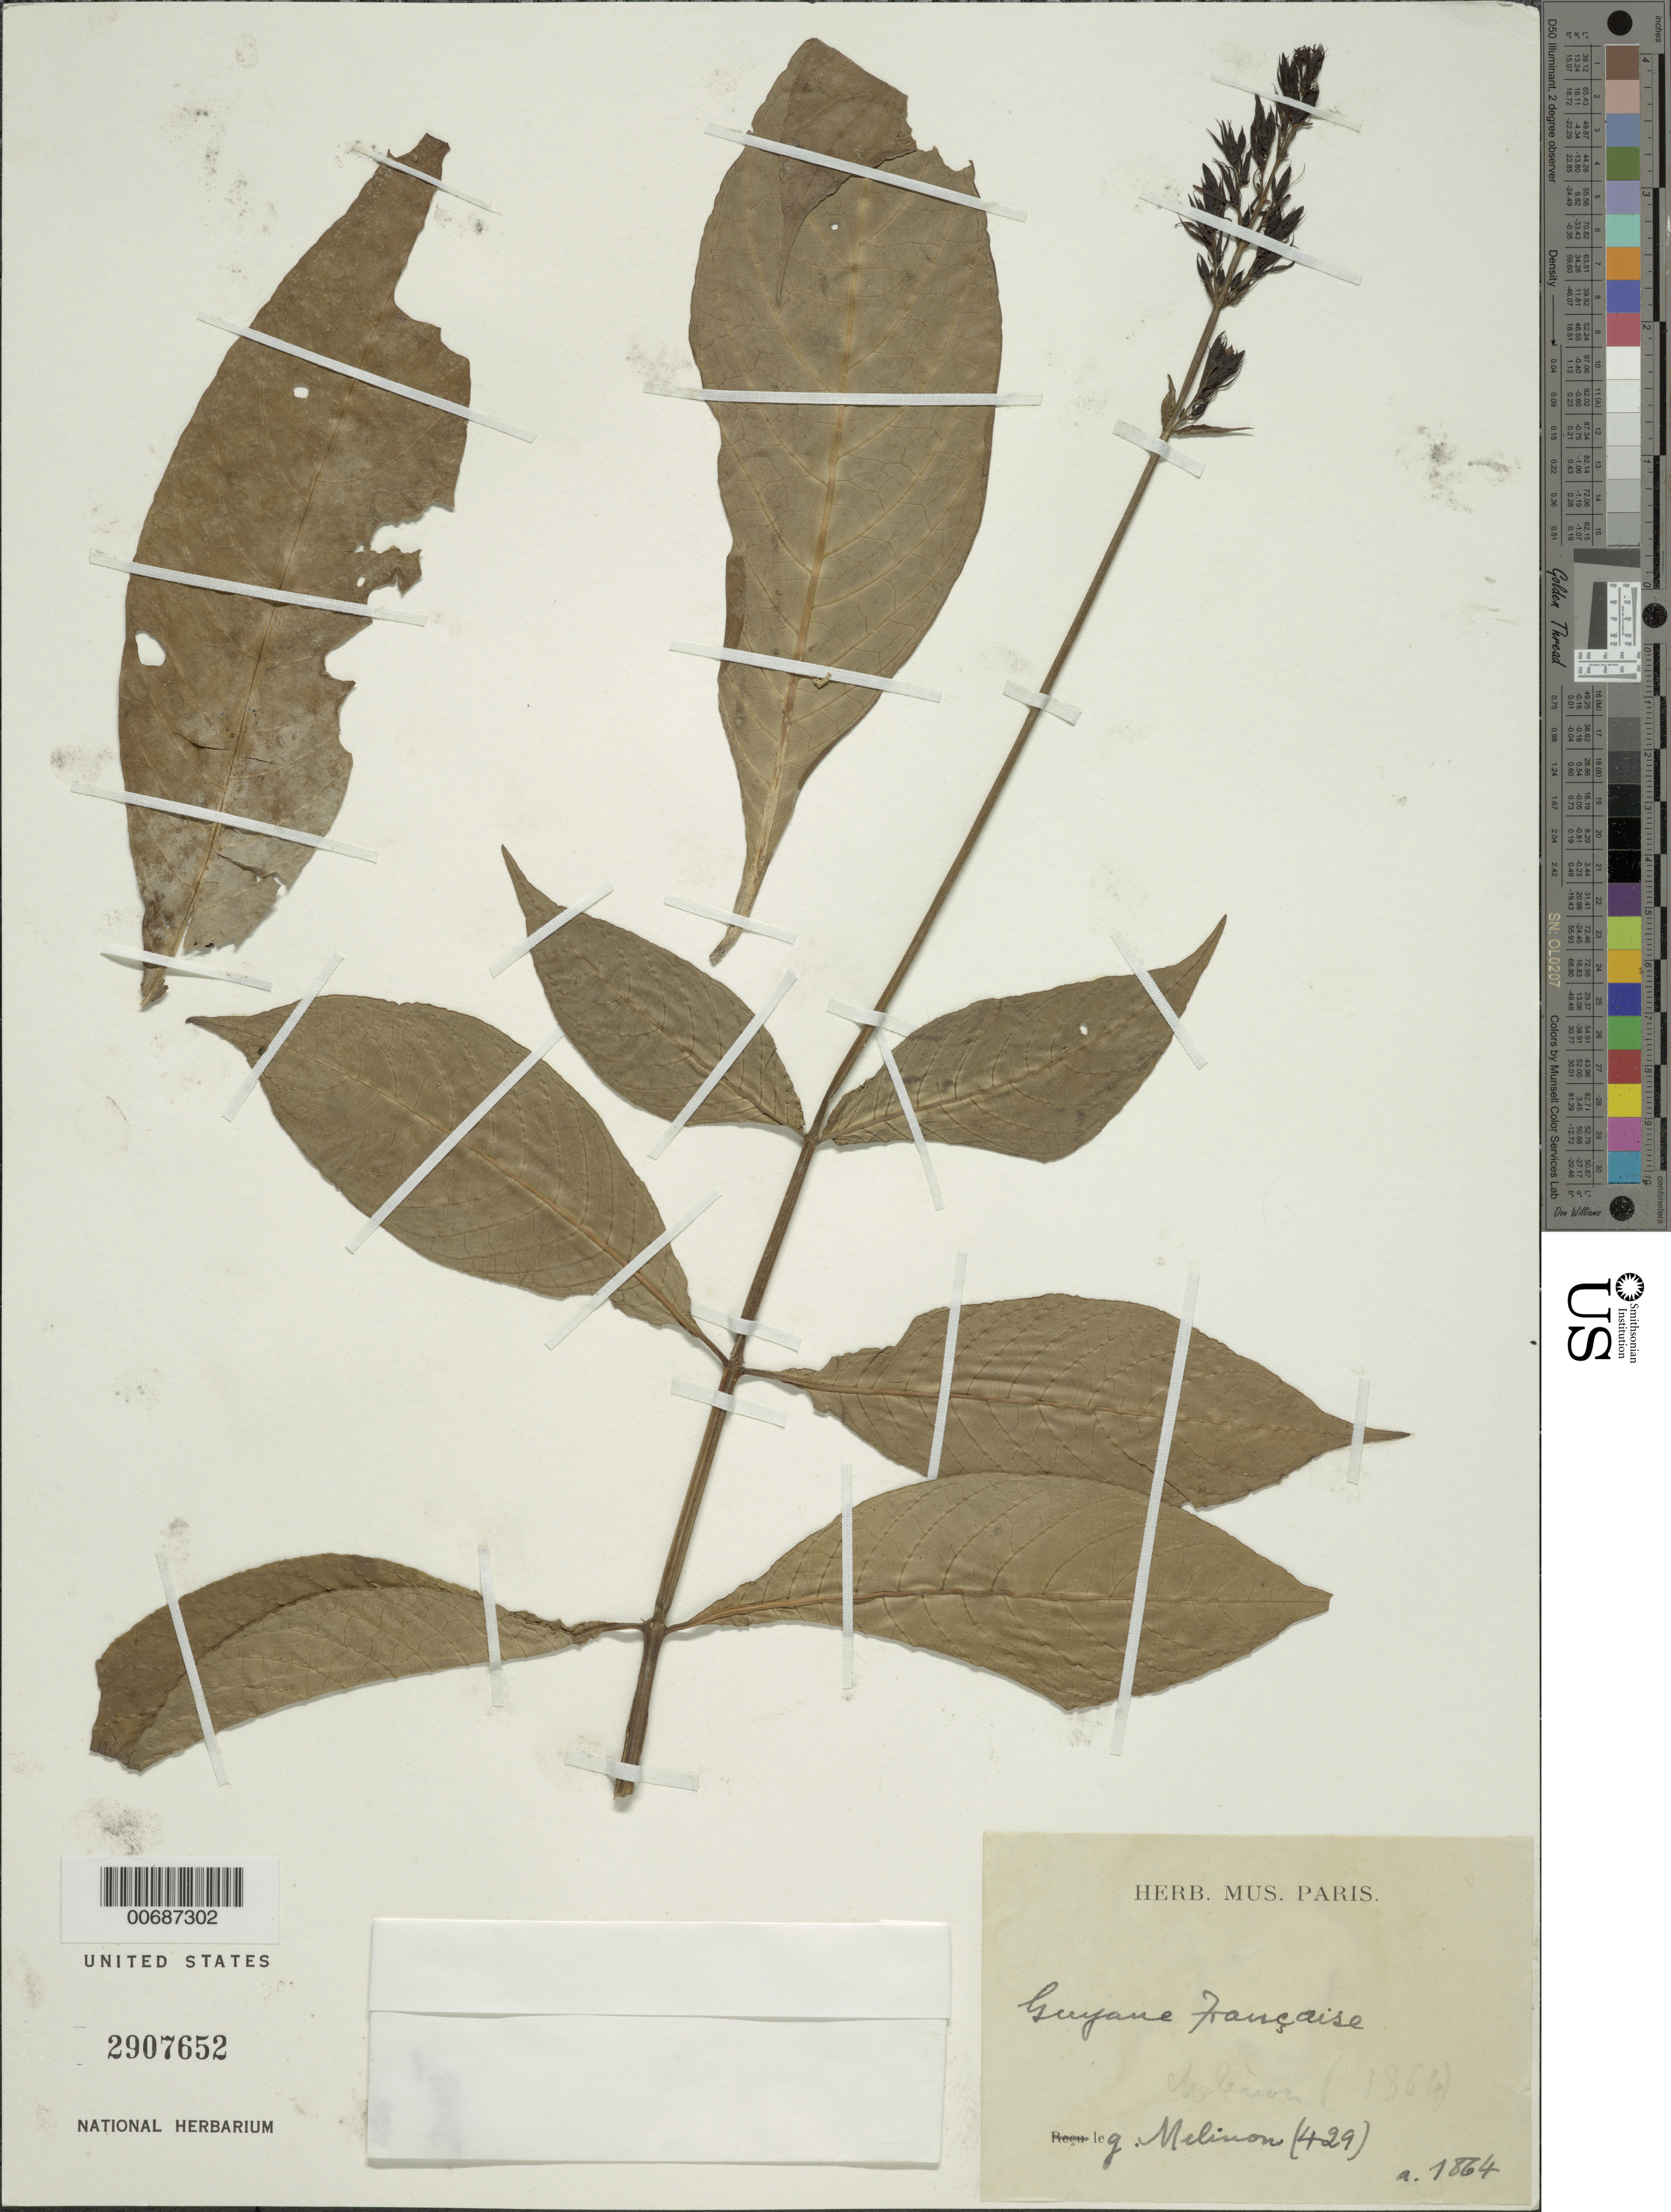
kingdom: Plantae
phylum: Tracheophyta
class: Magnoliopsida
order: Lamiales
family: Acanthaceae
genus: Justicia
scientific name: Justicia calycina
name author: (Nees) V.A.W. Graham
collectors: E. Mélinon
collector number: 429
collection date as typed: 1864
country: French Guiana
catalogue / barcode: US 2907652